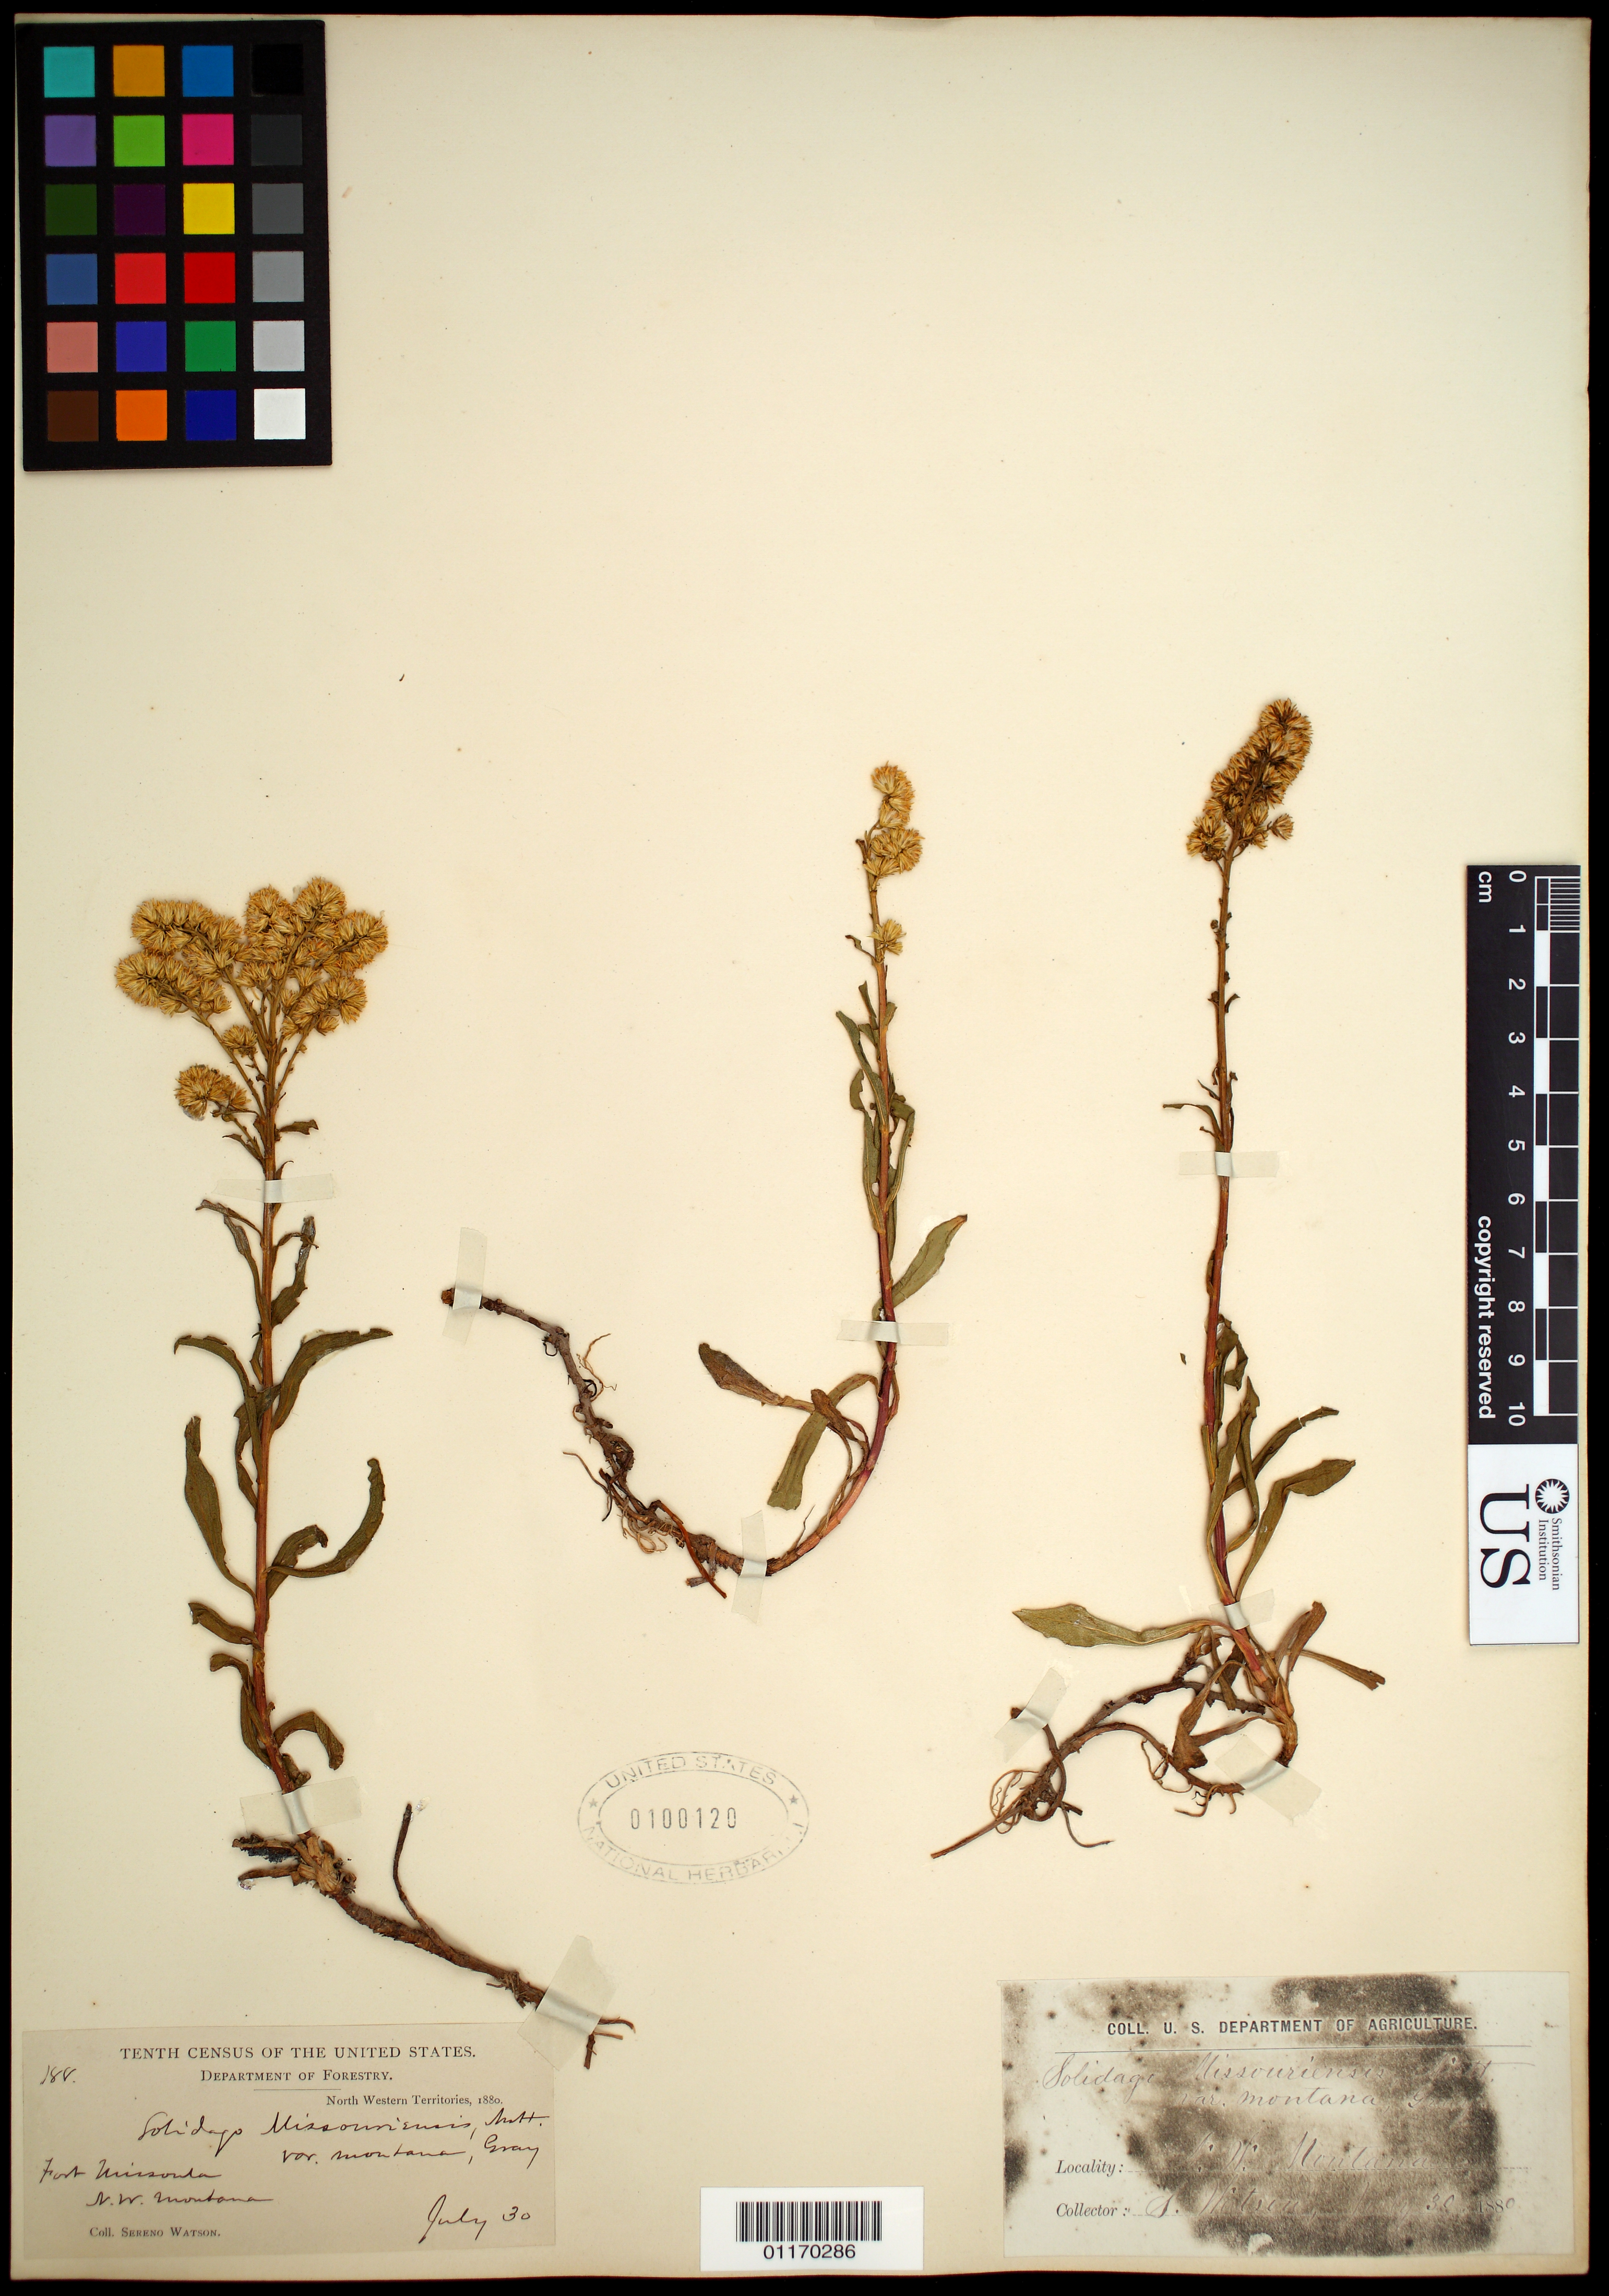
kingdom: Plantae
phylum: Tracheophyta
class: Magnoliopsida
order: Asterales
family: Asteraceae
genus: Solidago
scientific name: Solidago missouriensis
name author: Nutt.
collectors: S. Watson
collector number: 188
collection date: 1880-07-30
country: United States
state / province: Montana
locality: Fort Missoula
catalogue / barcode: US 100120